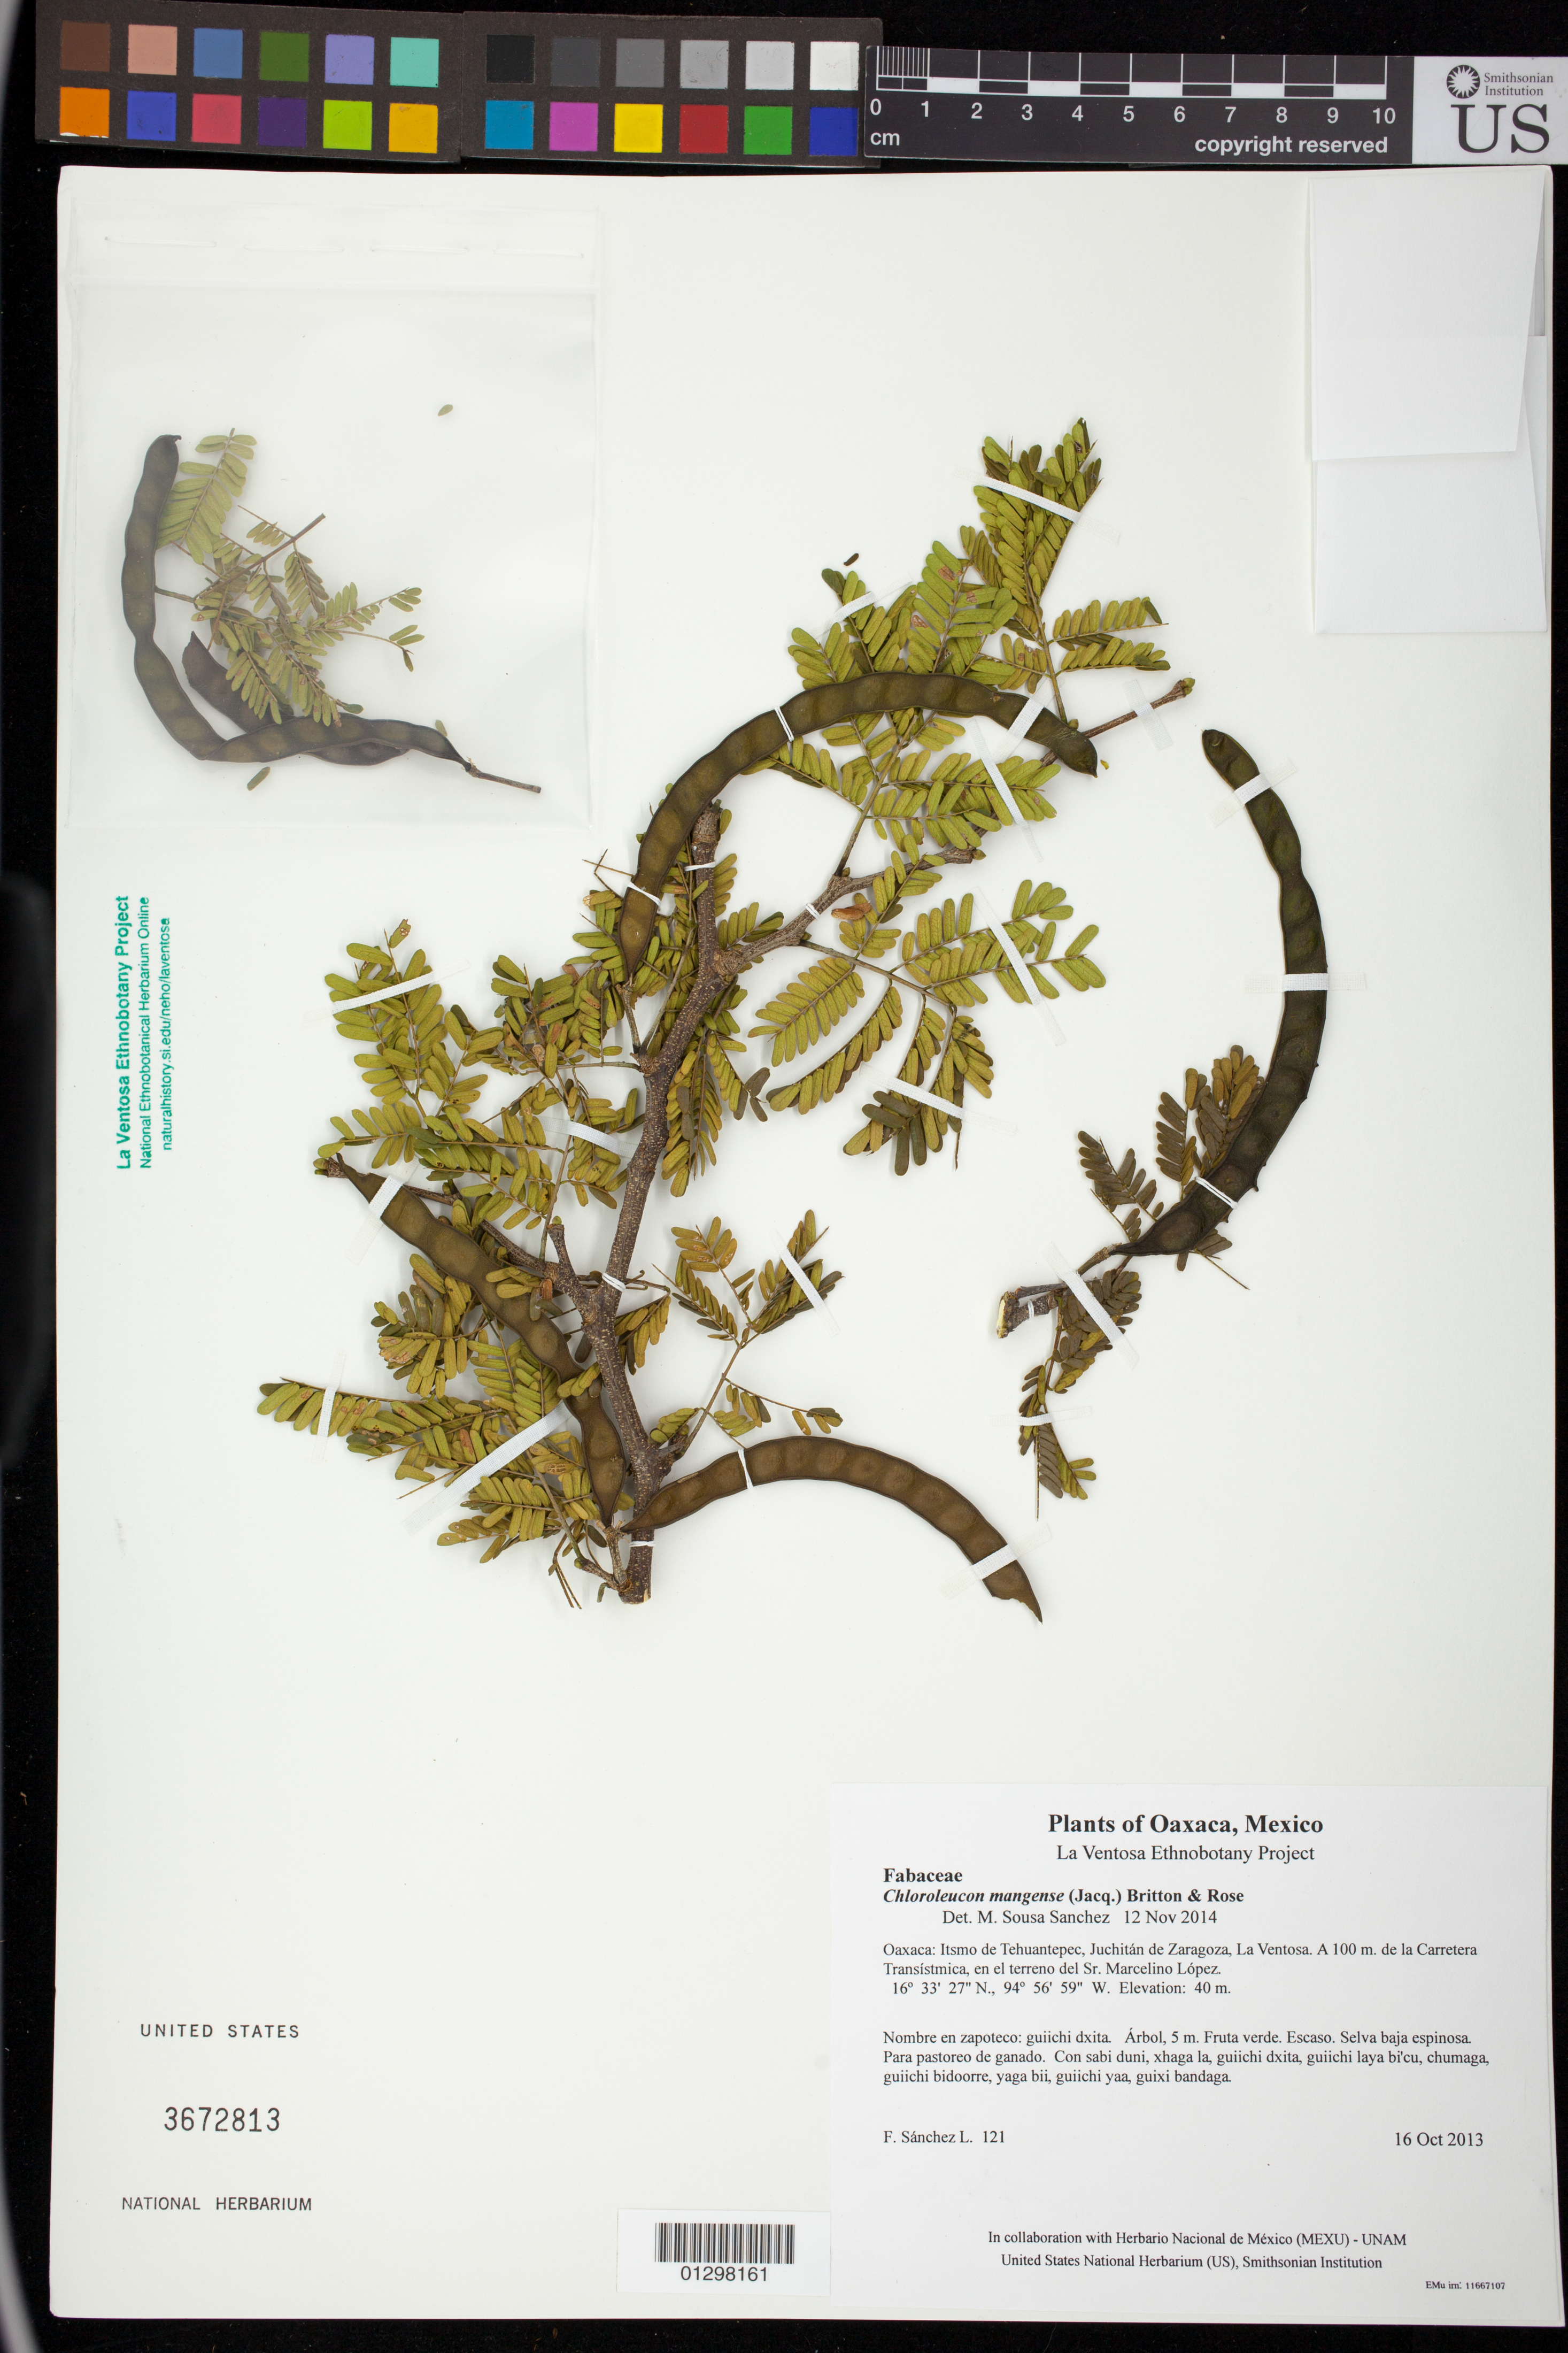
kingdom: Plantae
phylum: Tracheophyta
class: Magnoliopsida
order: Fabales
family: Fabaceae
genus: Chloroleucon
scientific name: Chloroleucon mangense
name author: (Jacq.) Britton & Rose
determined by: Sousa S., Mario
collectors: F. Sánchez L.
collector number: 121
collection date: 2013-10-16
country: Mexico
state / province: Oaxaca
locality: Itsmo de Tehuantepec, Juchitán de Zaragoza, La Ventosa. A 100 m. de la Carretera Transístmica, en el terreno del Sr. Marcelino López.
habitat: Selva baja espinosa. Para pastoreo de ganado.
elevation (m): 40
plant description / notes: JEBOT, MEXU, SERO, US; Yaga . 5 m. Cuaananaxhi naga'. Huaxie'.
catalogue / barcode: US 3672813